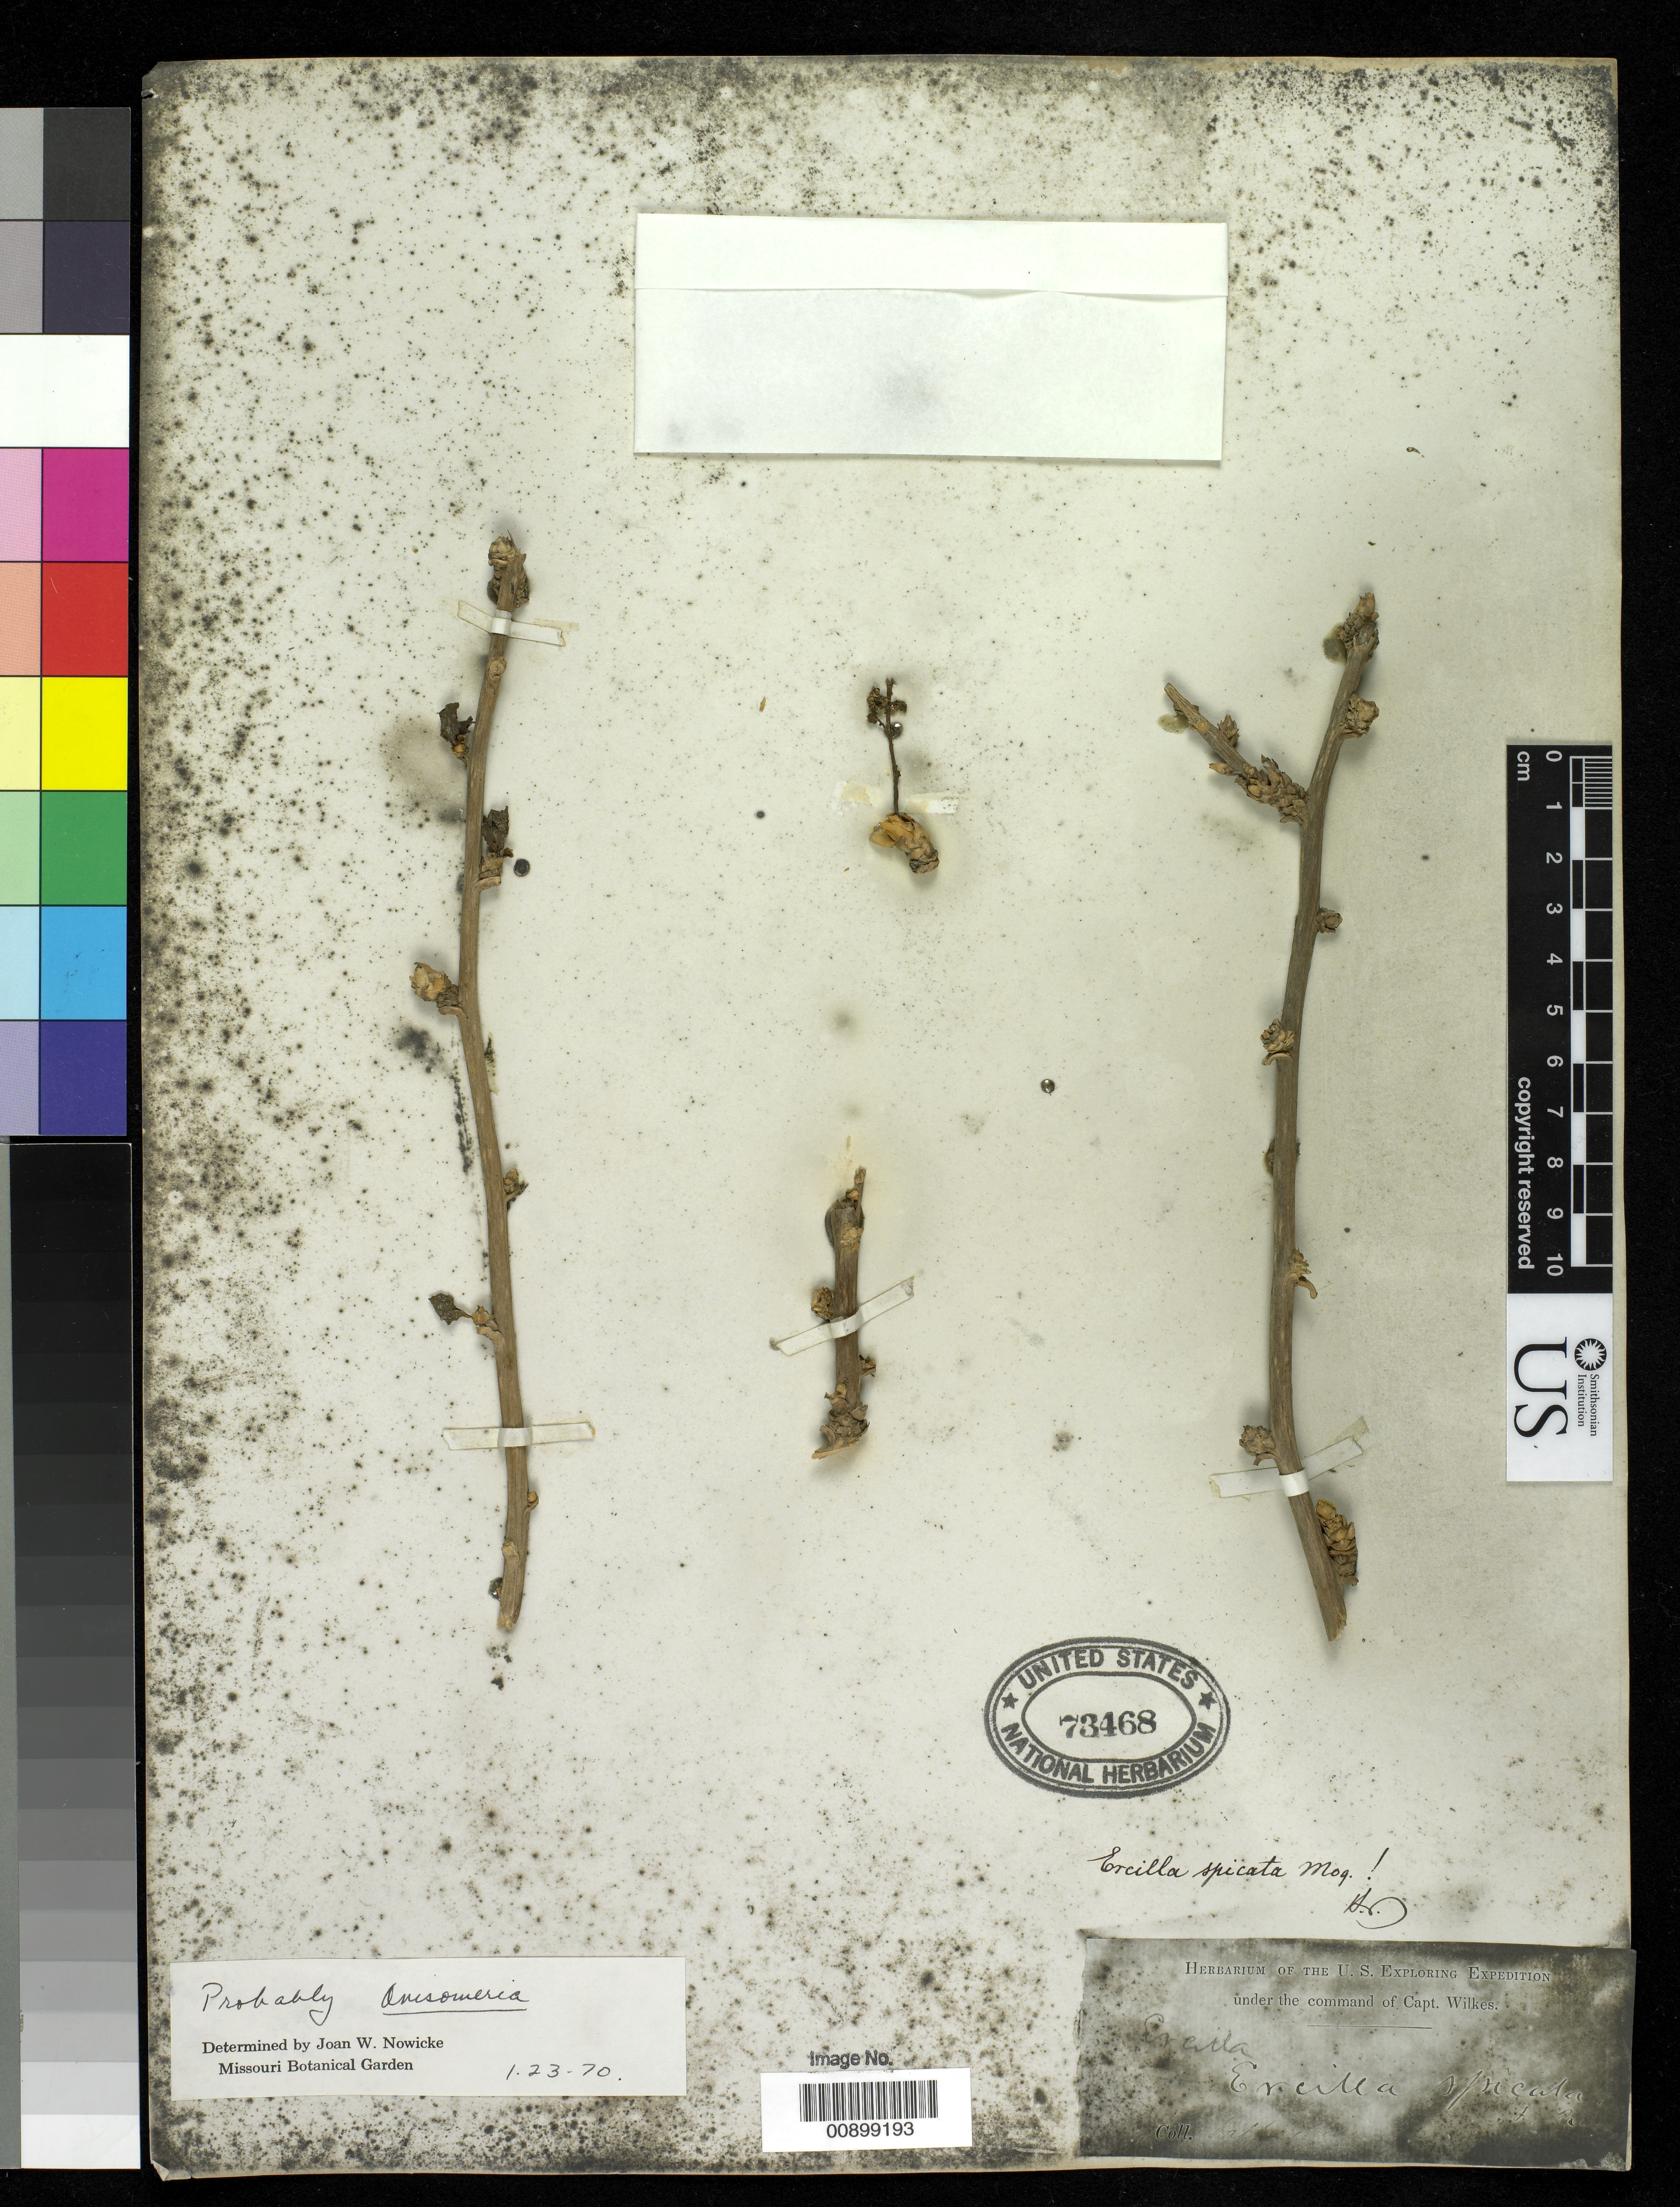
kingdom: Plantae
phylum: Tracheophyta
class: Magnoliopsida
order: Caryophyllales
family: Phytolaccaceae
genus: Anisomeria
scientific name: Anisomeria sp.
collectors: Wilkes Explor. Exped.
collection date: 1838/1842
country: Chile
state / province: Valparaíso (V)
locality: Valparaiso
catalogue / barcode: US 73468